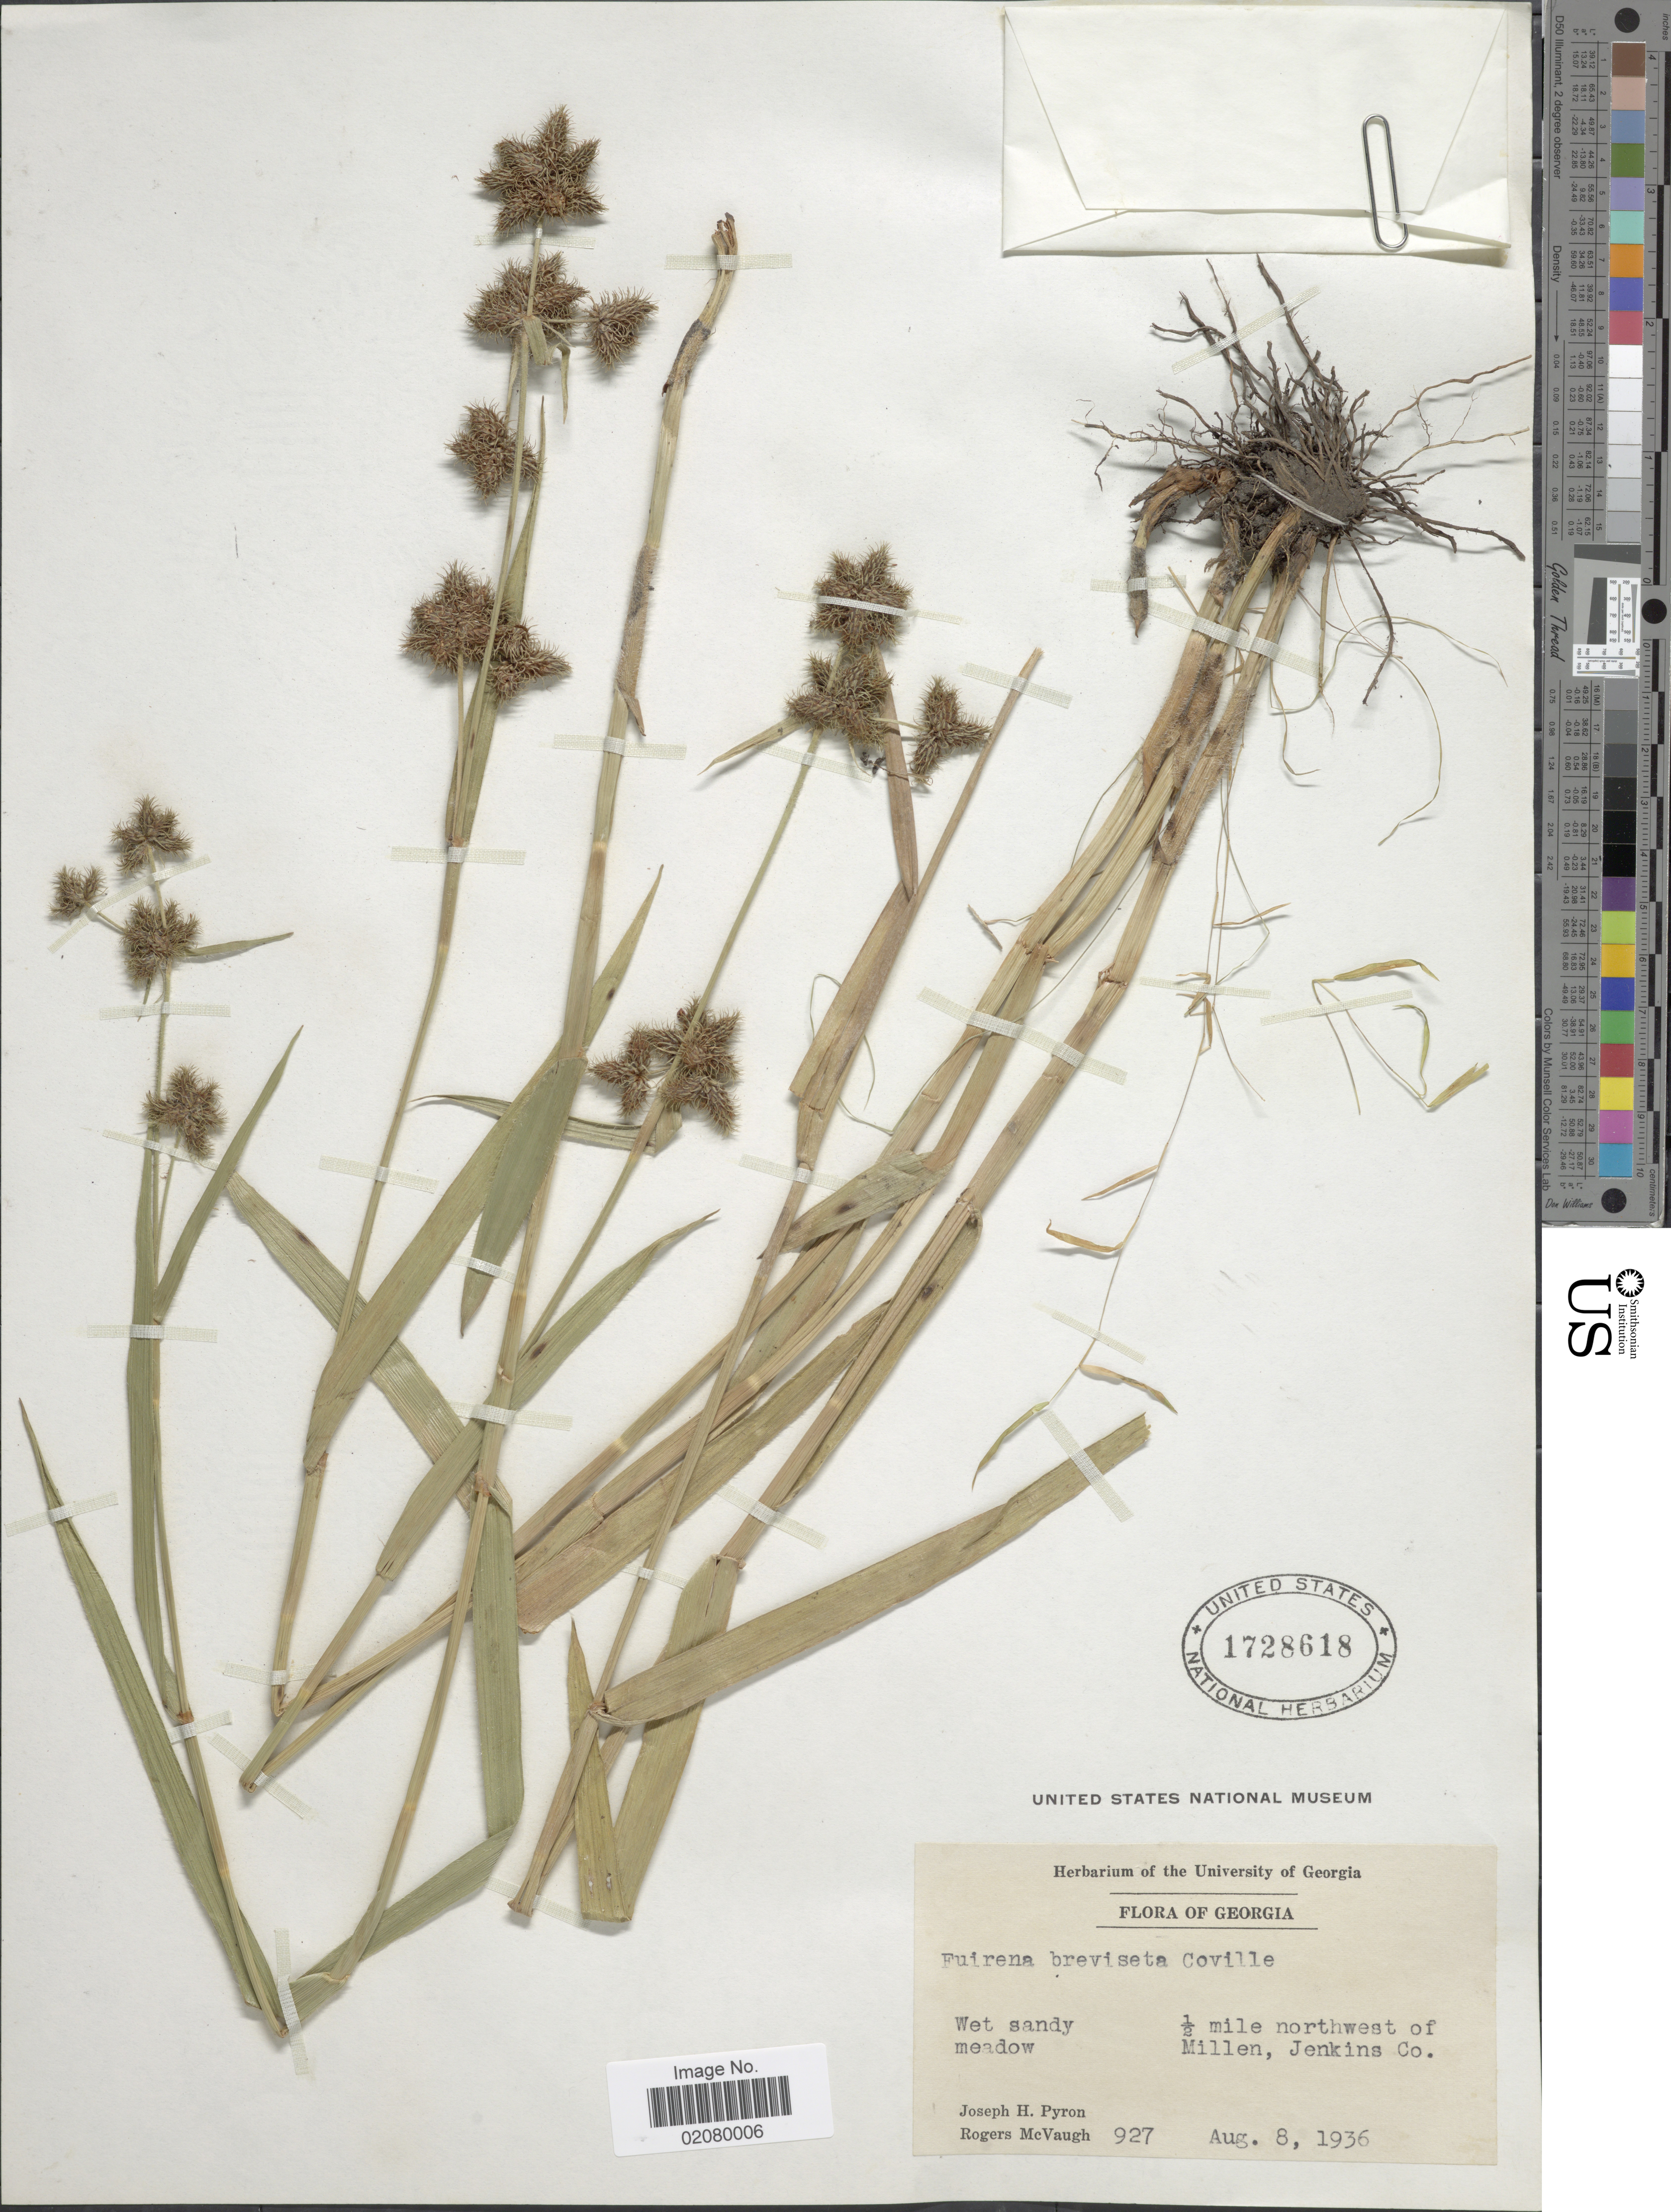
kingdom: Plantae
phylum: Tracheophyta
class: Liliopsida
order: Poales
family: Cyperaceae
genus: Fuirena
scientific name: Fuirena squarrosa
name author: Michx.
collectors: J. H. Pyron & R. McVaugh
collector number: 927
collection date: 1936-08-08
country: United States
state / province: Georgia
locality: Wet sandy meadow, ½ mile northwest of Millen, Jenkins Co.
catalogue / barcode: US 1728618